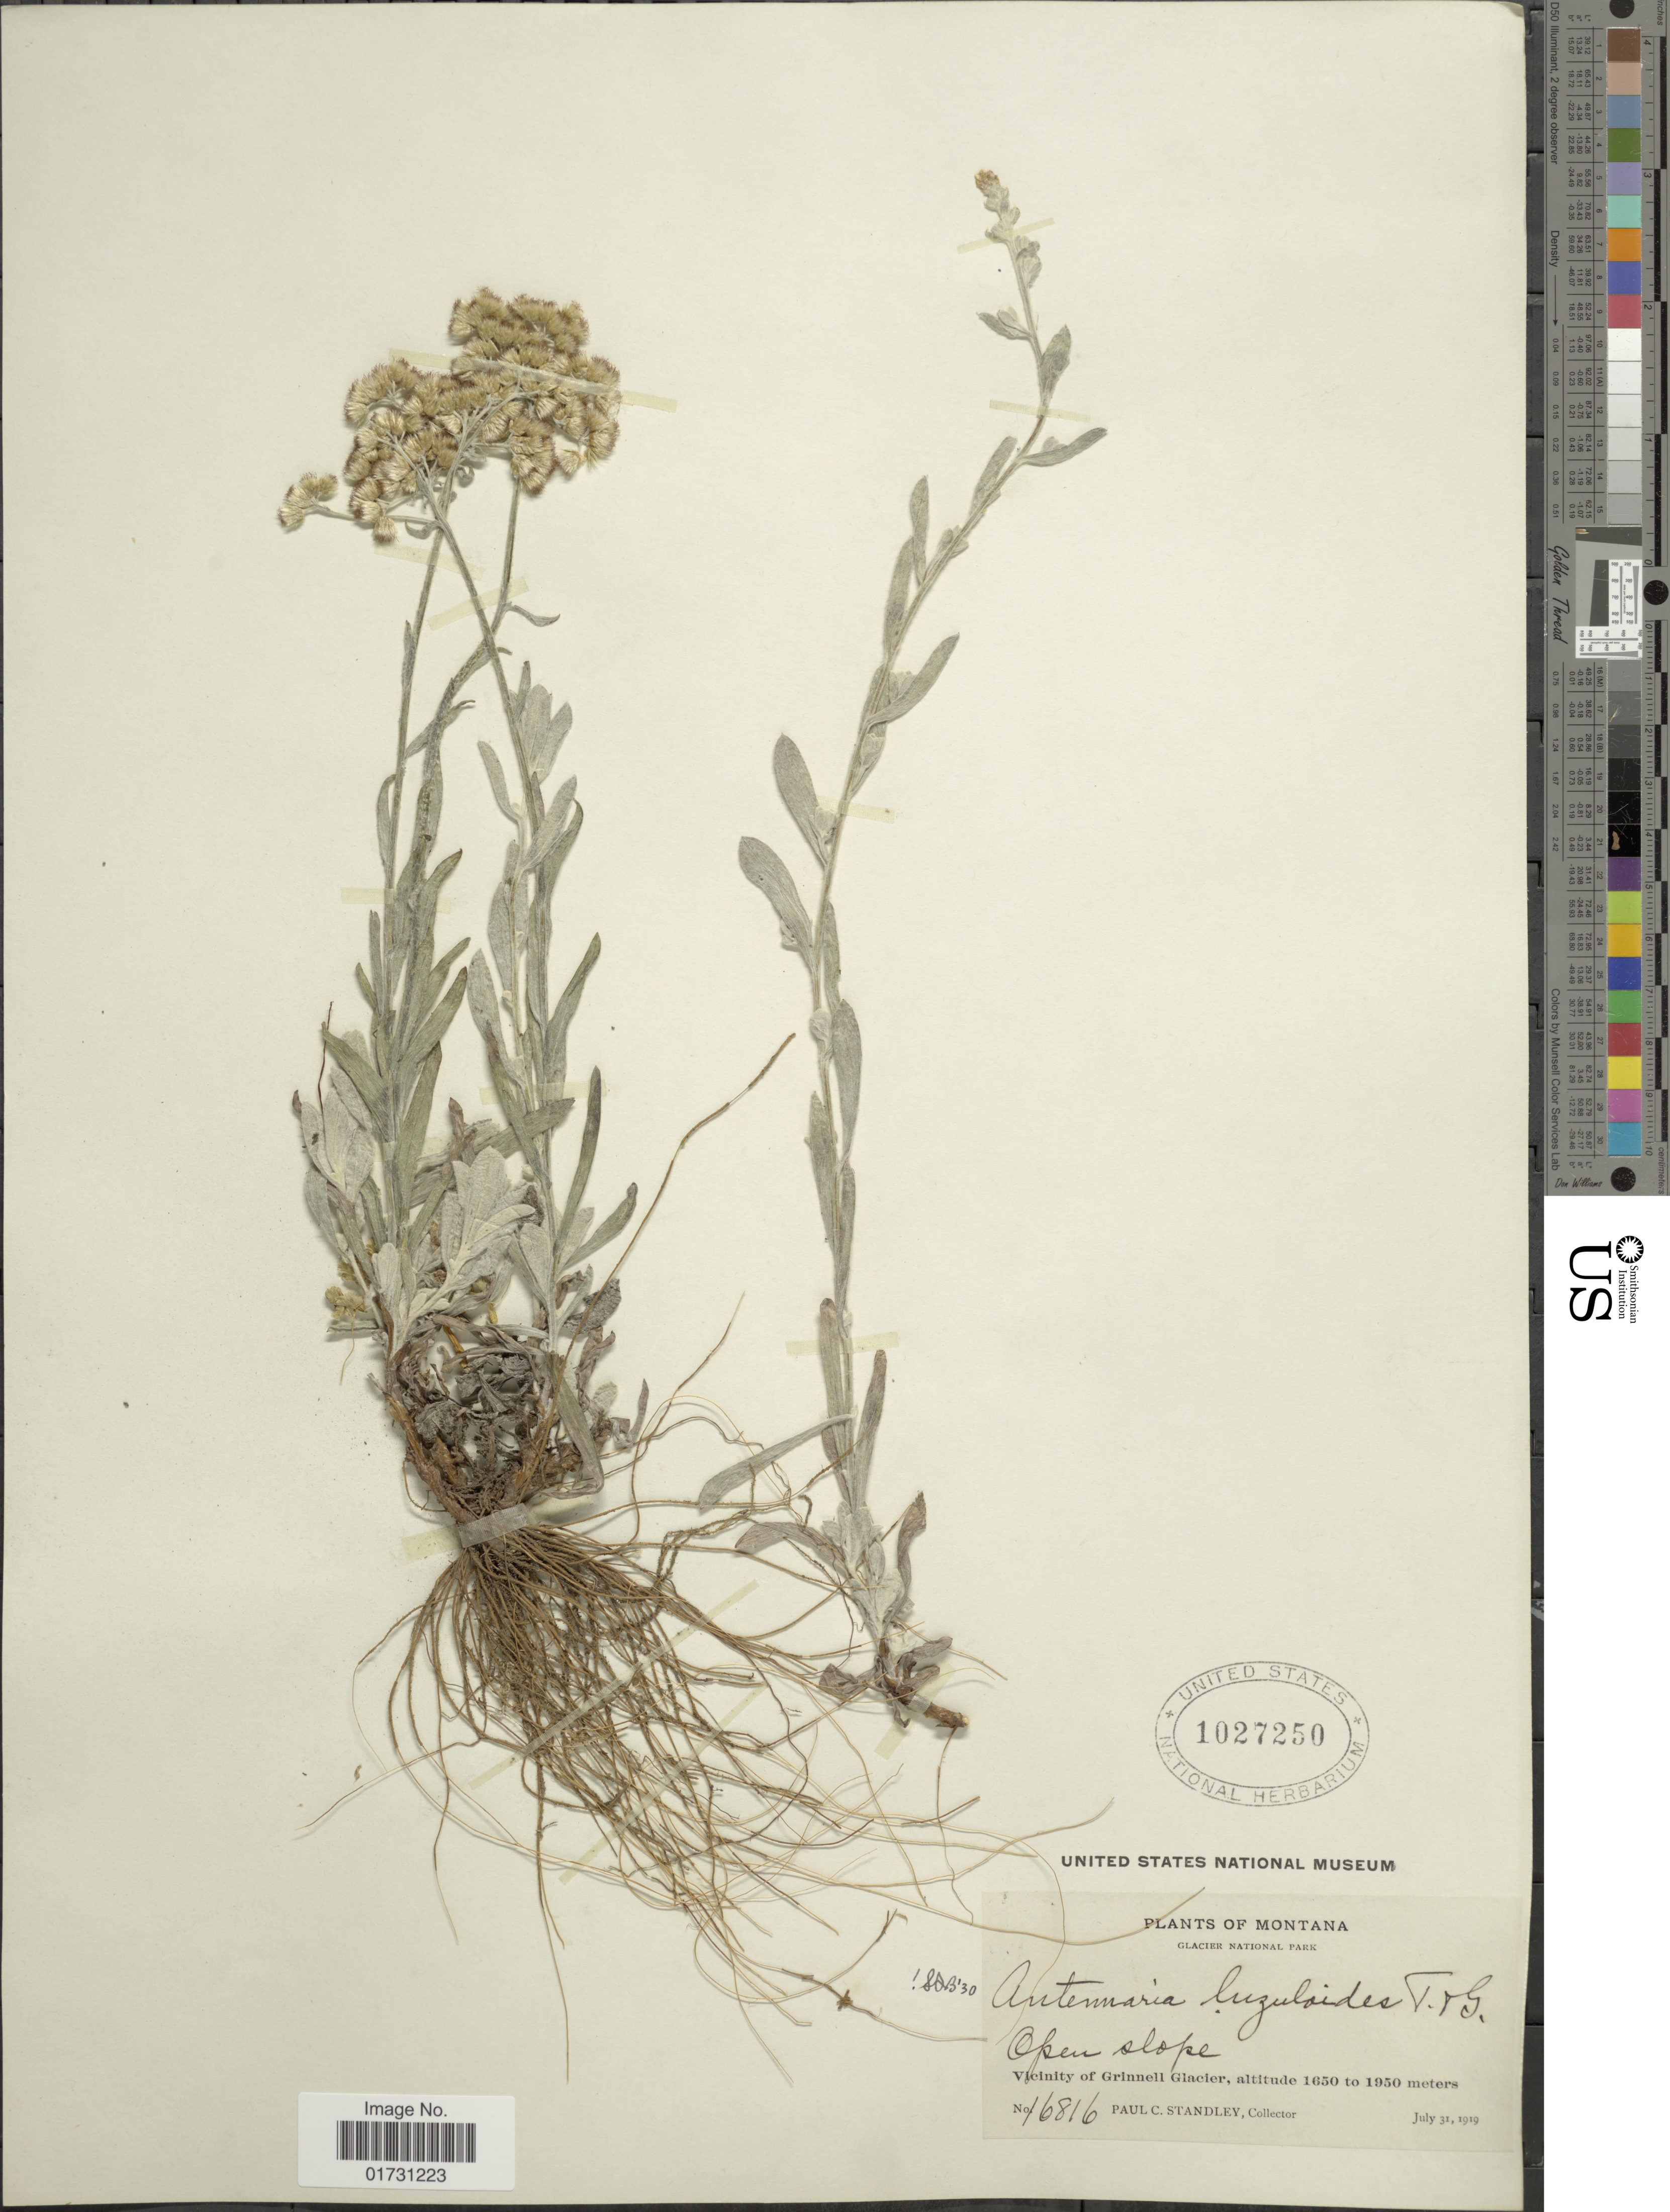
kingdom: Plantae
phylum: Tracheophyta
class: Magnoliopsida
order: Asterales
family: Asteraceae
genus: Antennaria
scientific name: Antennaria luzuloides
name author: Torr. & A. Gray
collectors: P. C. Standley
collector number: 16816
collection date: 1919-07-31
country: United States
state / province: Montana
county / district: Glacier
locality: Glacier National Park, Open slopes, Vicinity of Grinnell Glacier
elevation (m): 1650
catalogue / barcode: US 1027250